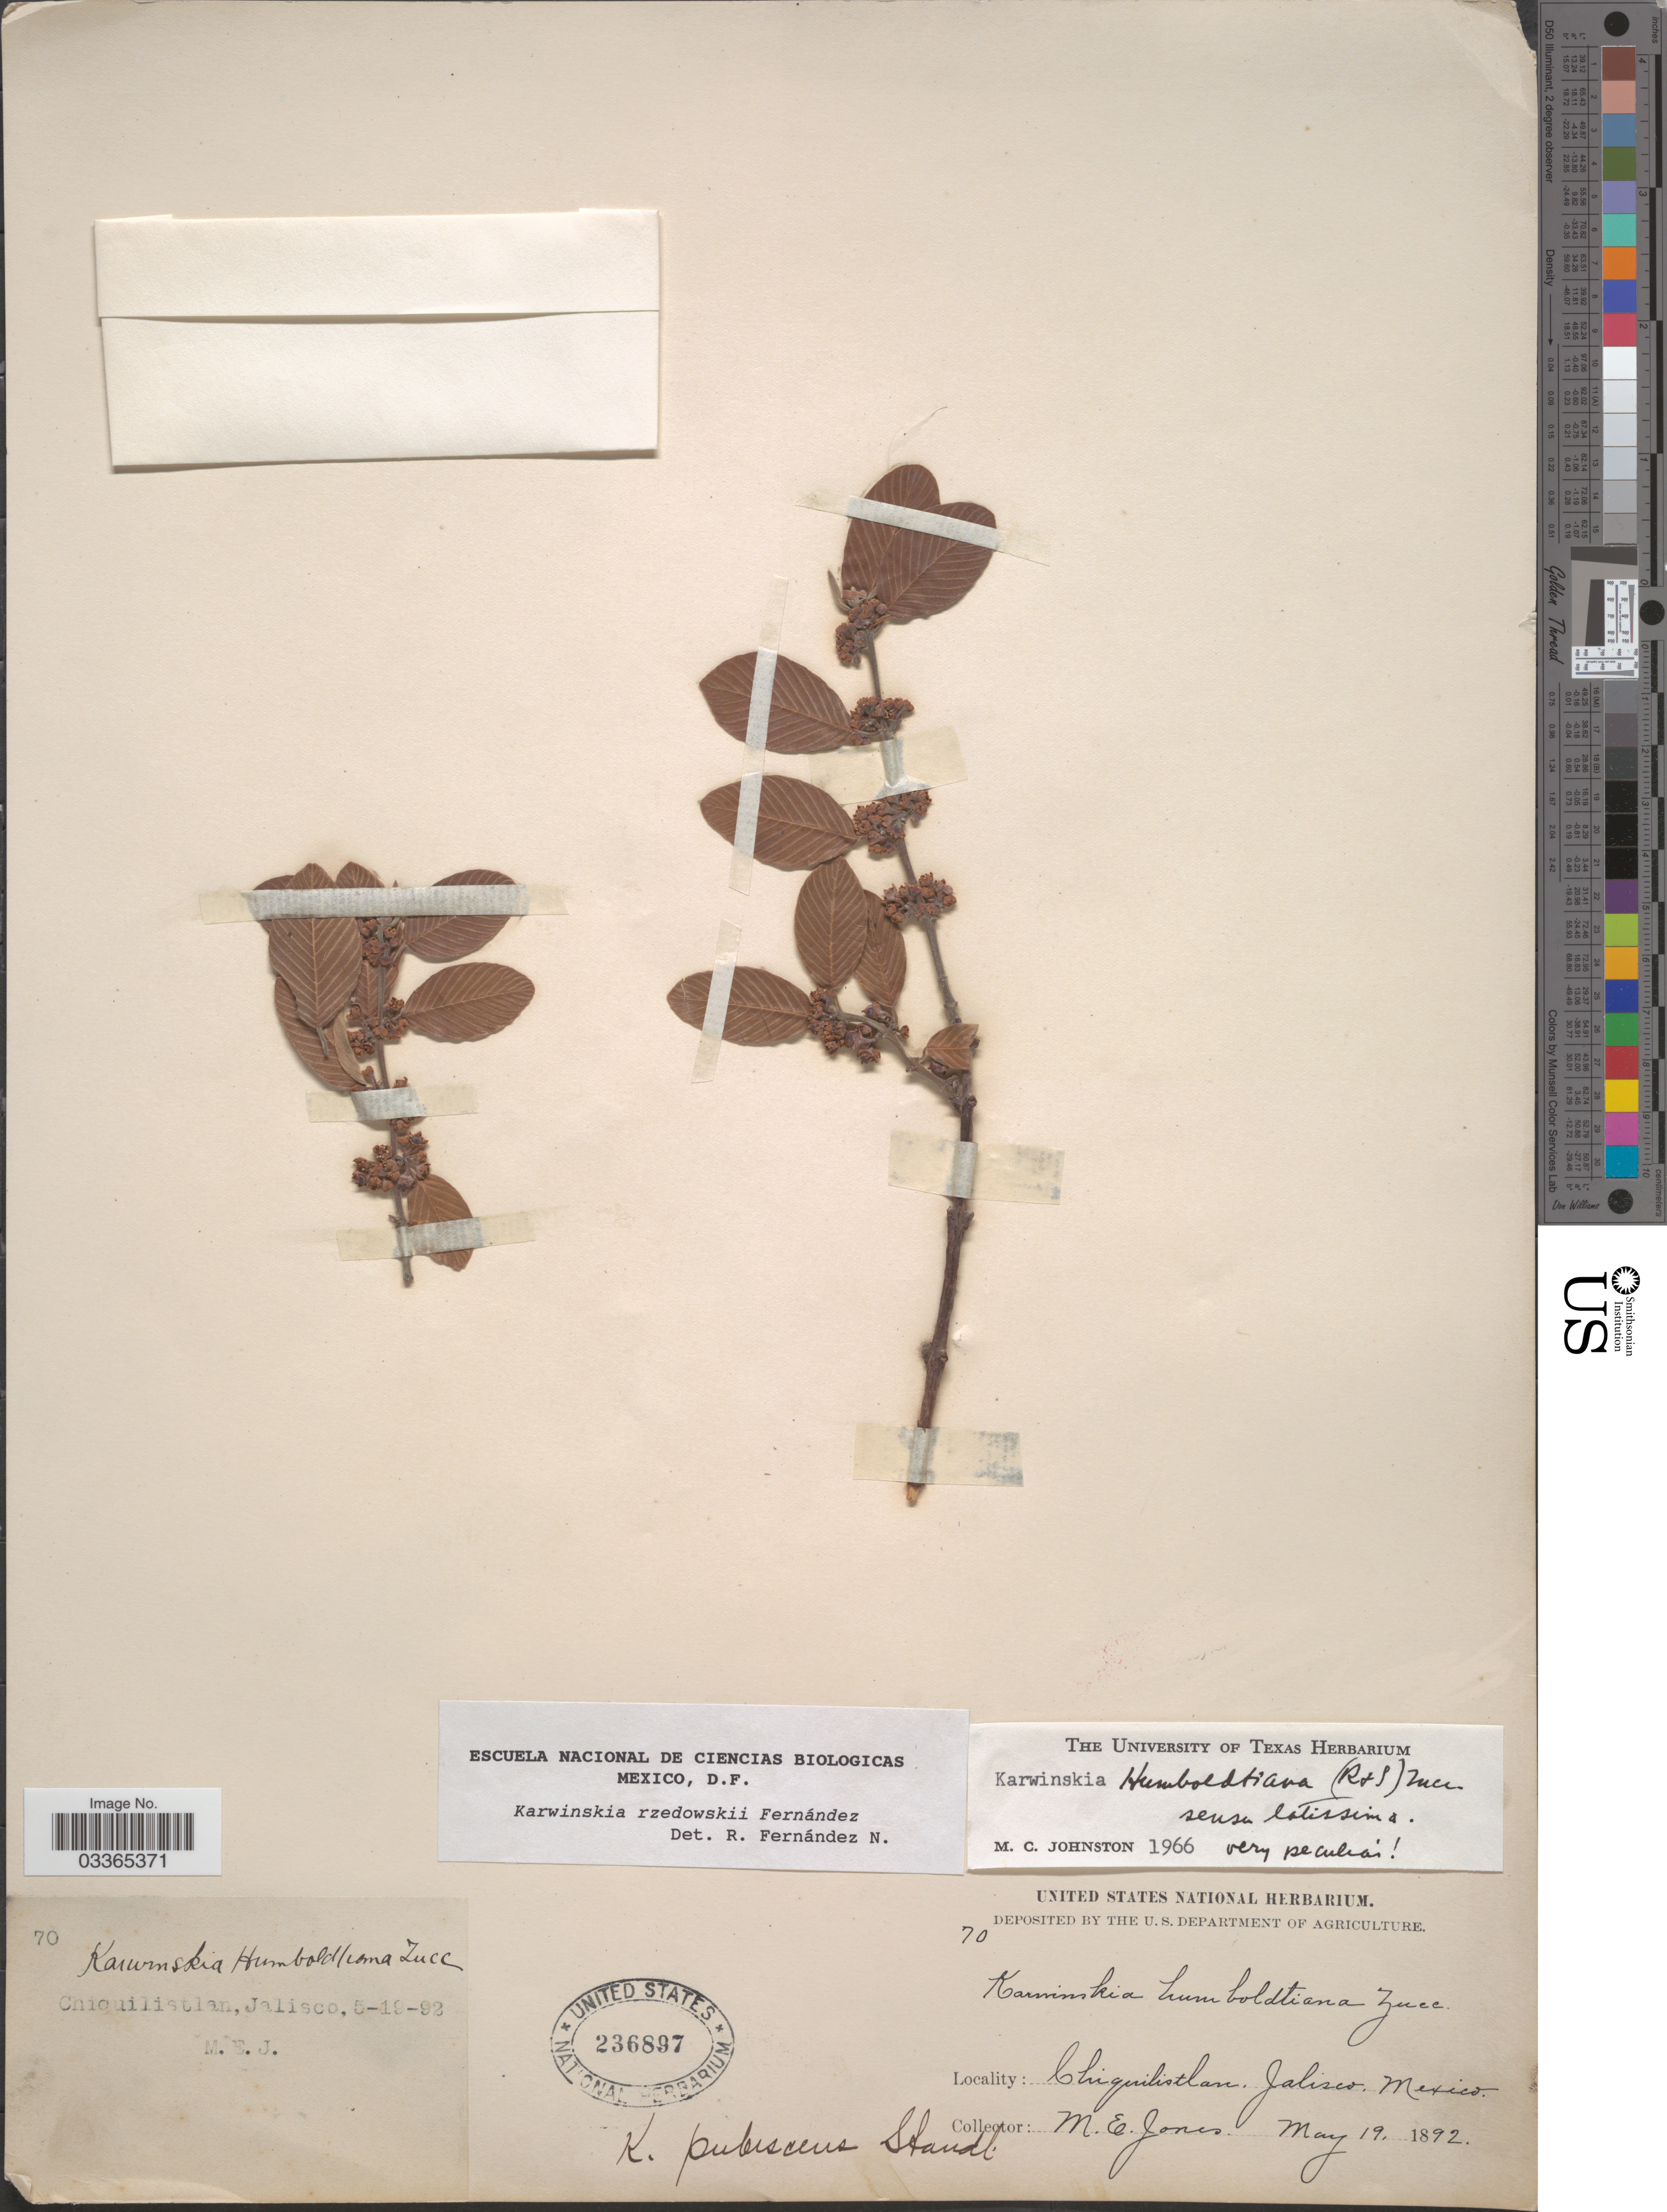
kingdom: Plantae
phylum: Tracheophyta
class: Magnoliopsida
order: Rosales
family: Rhamnaceae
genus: Karwinskia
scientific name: Karwinskia rzedowskii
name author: Fernández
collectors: M. E. Jones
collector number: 70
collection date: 1892-05-19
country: Mexico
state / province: Jalisco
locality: Chiquilistlan.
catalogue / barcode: US 236897